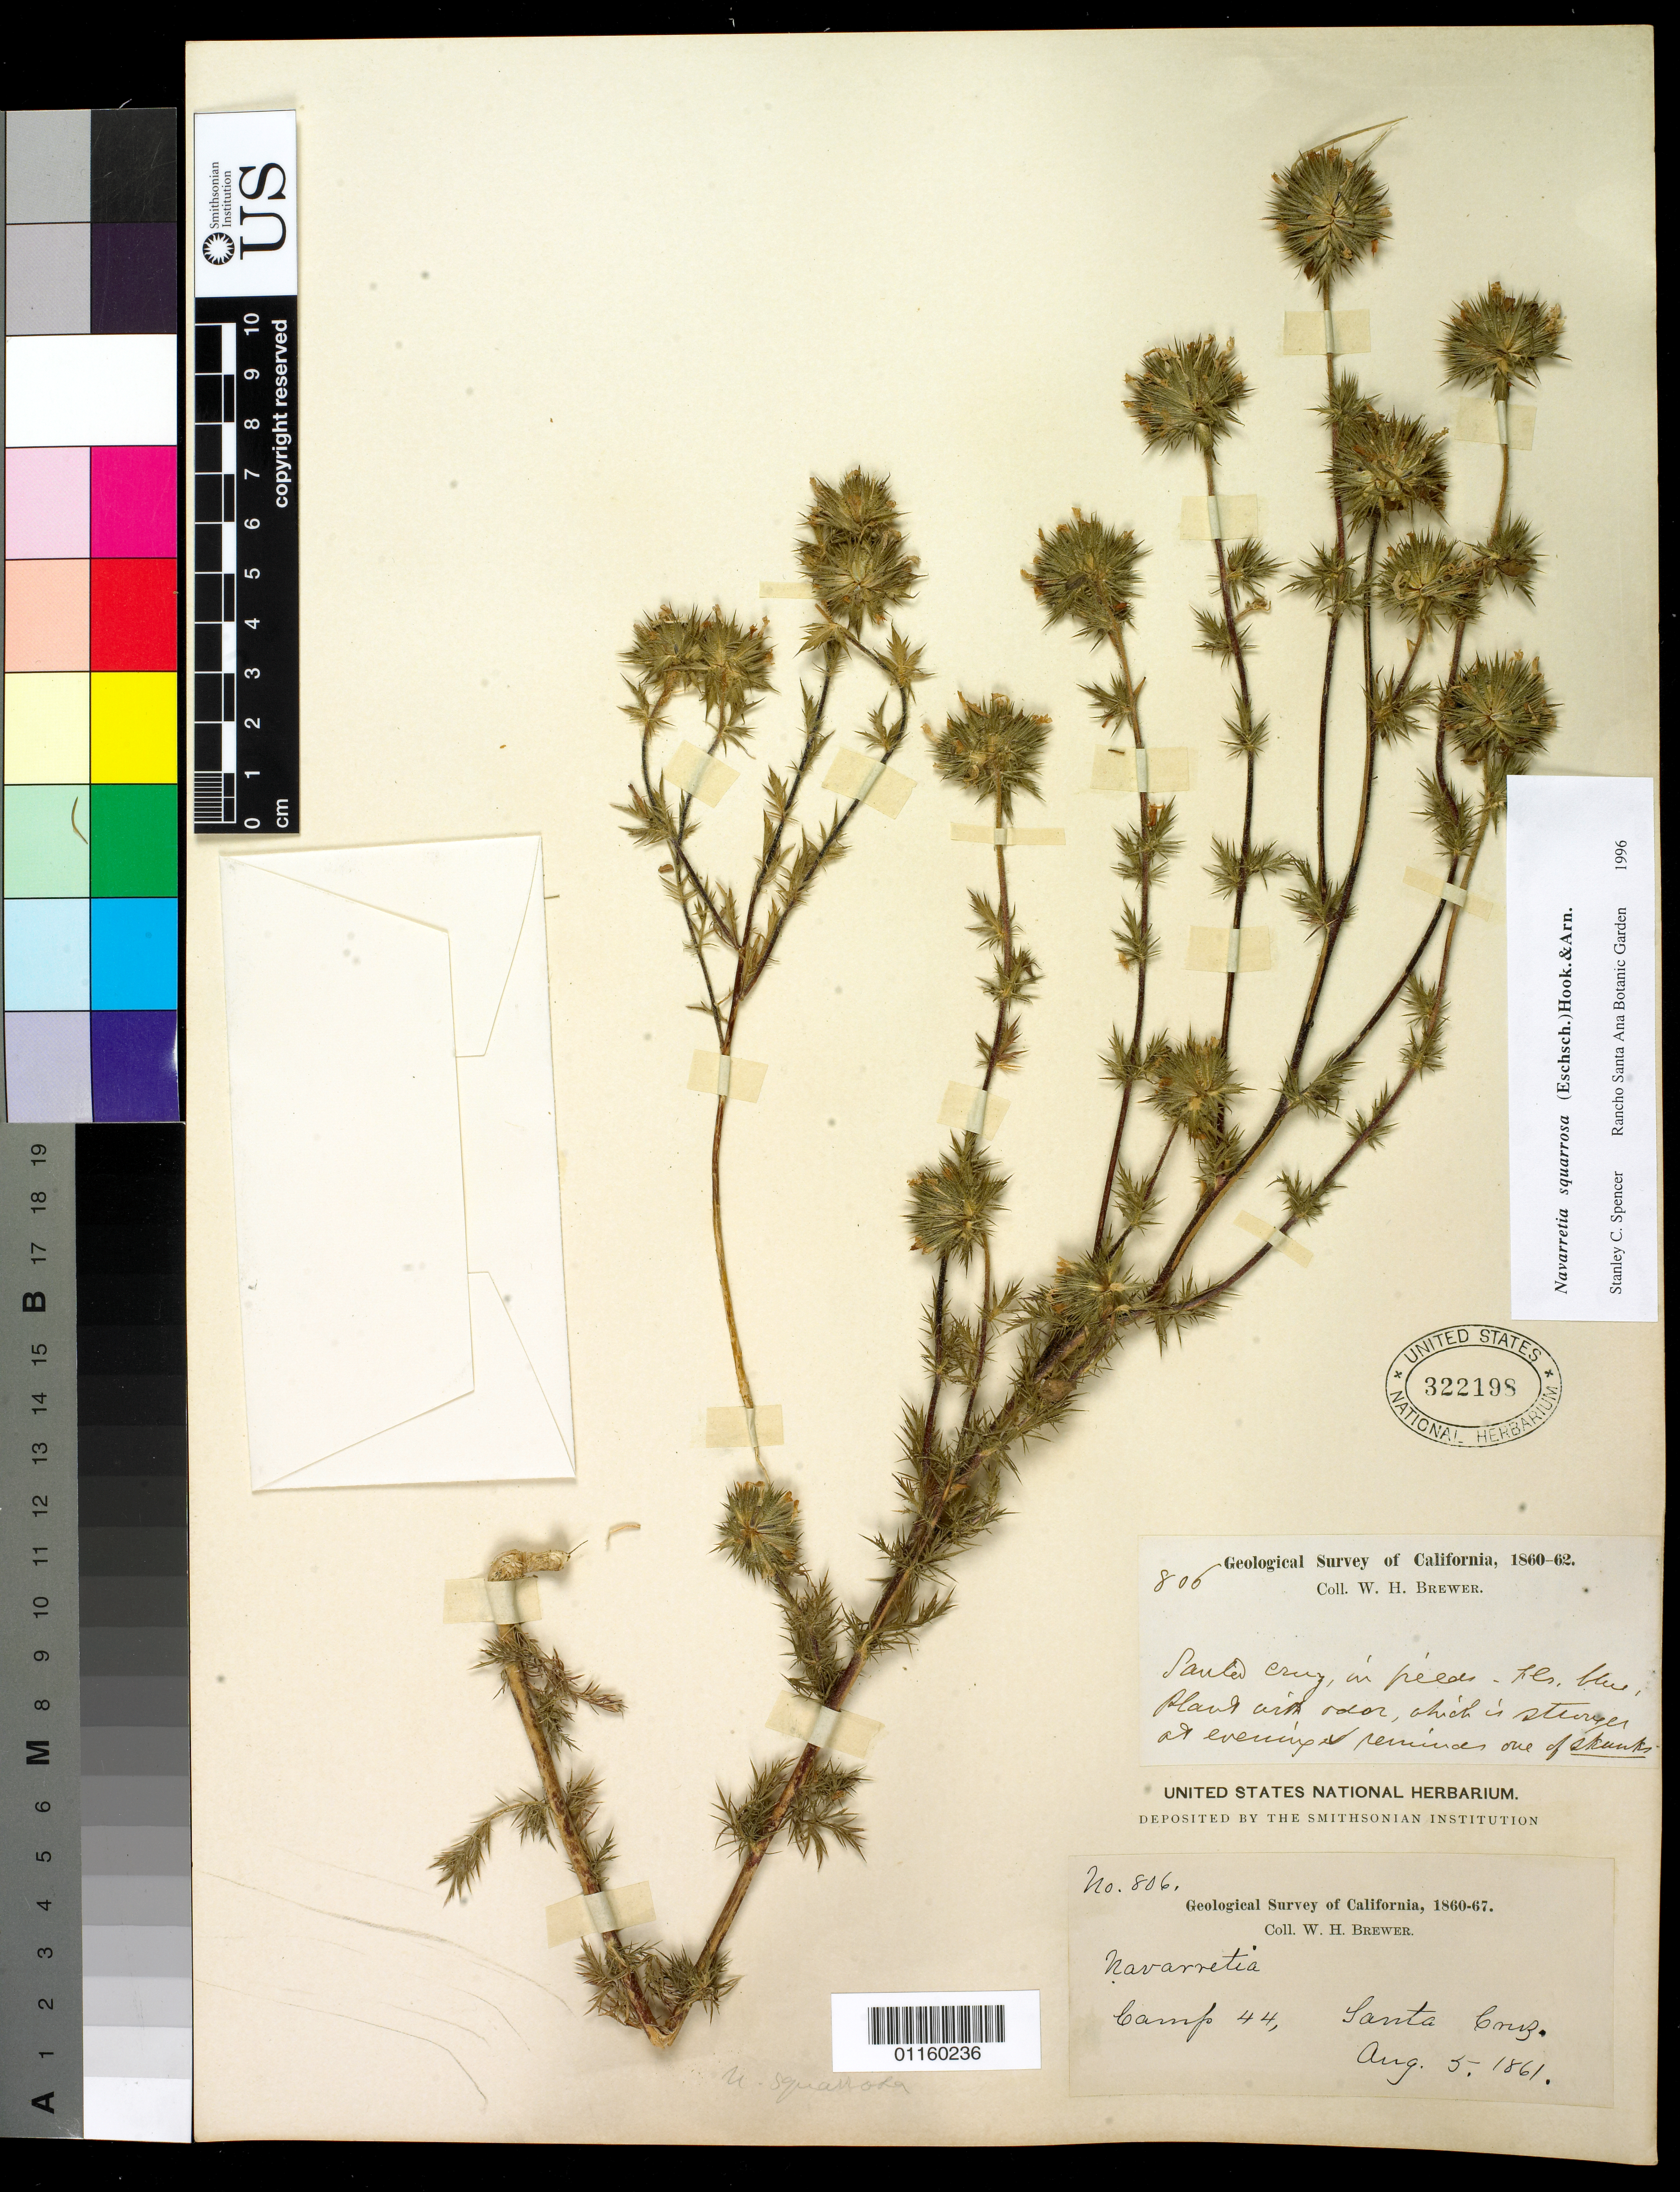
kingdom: Plantae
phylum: Tracheophyta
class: Magnoliopsida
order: Ericales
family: Polemoniaceae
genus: Navarretia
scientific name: Navarretia squarrosa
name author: (Eschsch.) Hook. & Arn.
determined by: Spencer, S. C.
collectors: W. H. Brewer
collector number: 806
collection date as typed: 5 Aug 1861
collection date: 1861-08-05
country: United States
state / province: California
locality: Camp 44, Santa Cruz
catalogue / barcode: US 322198